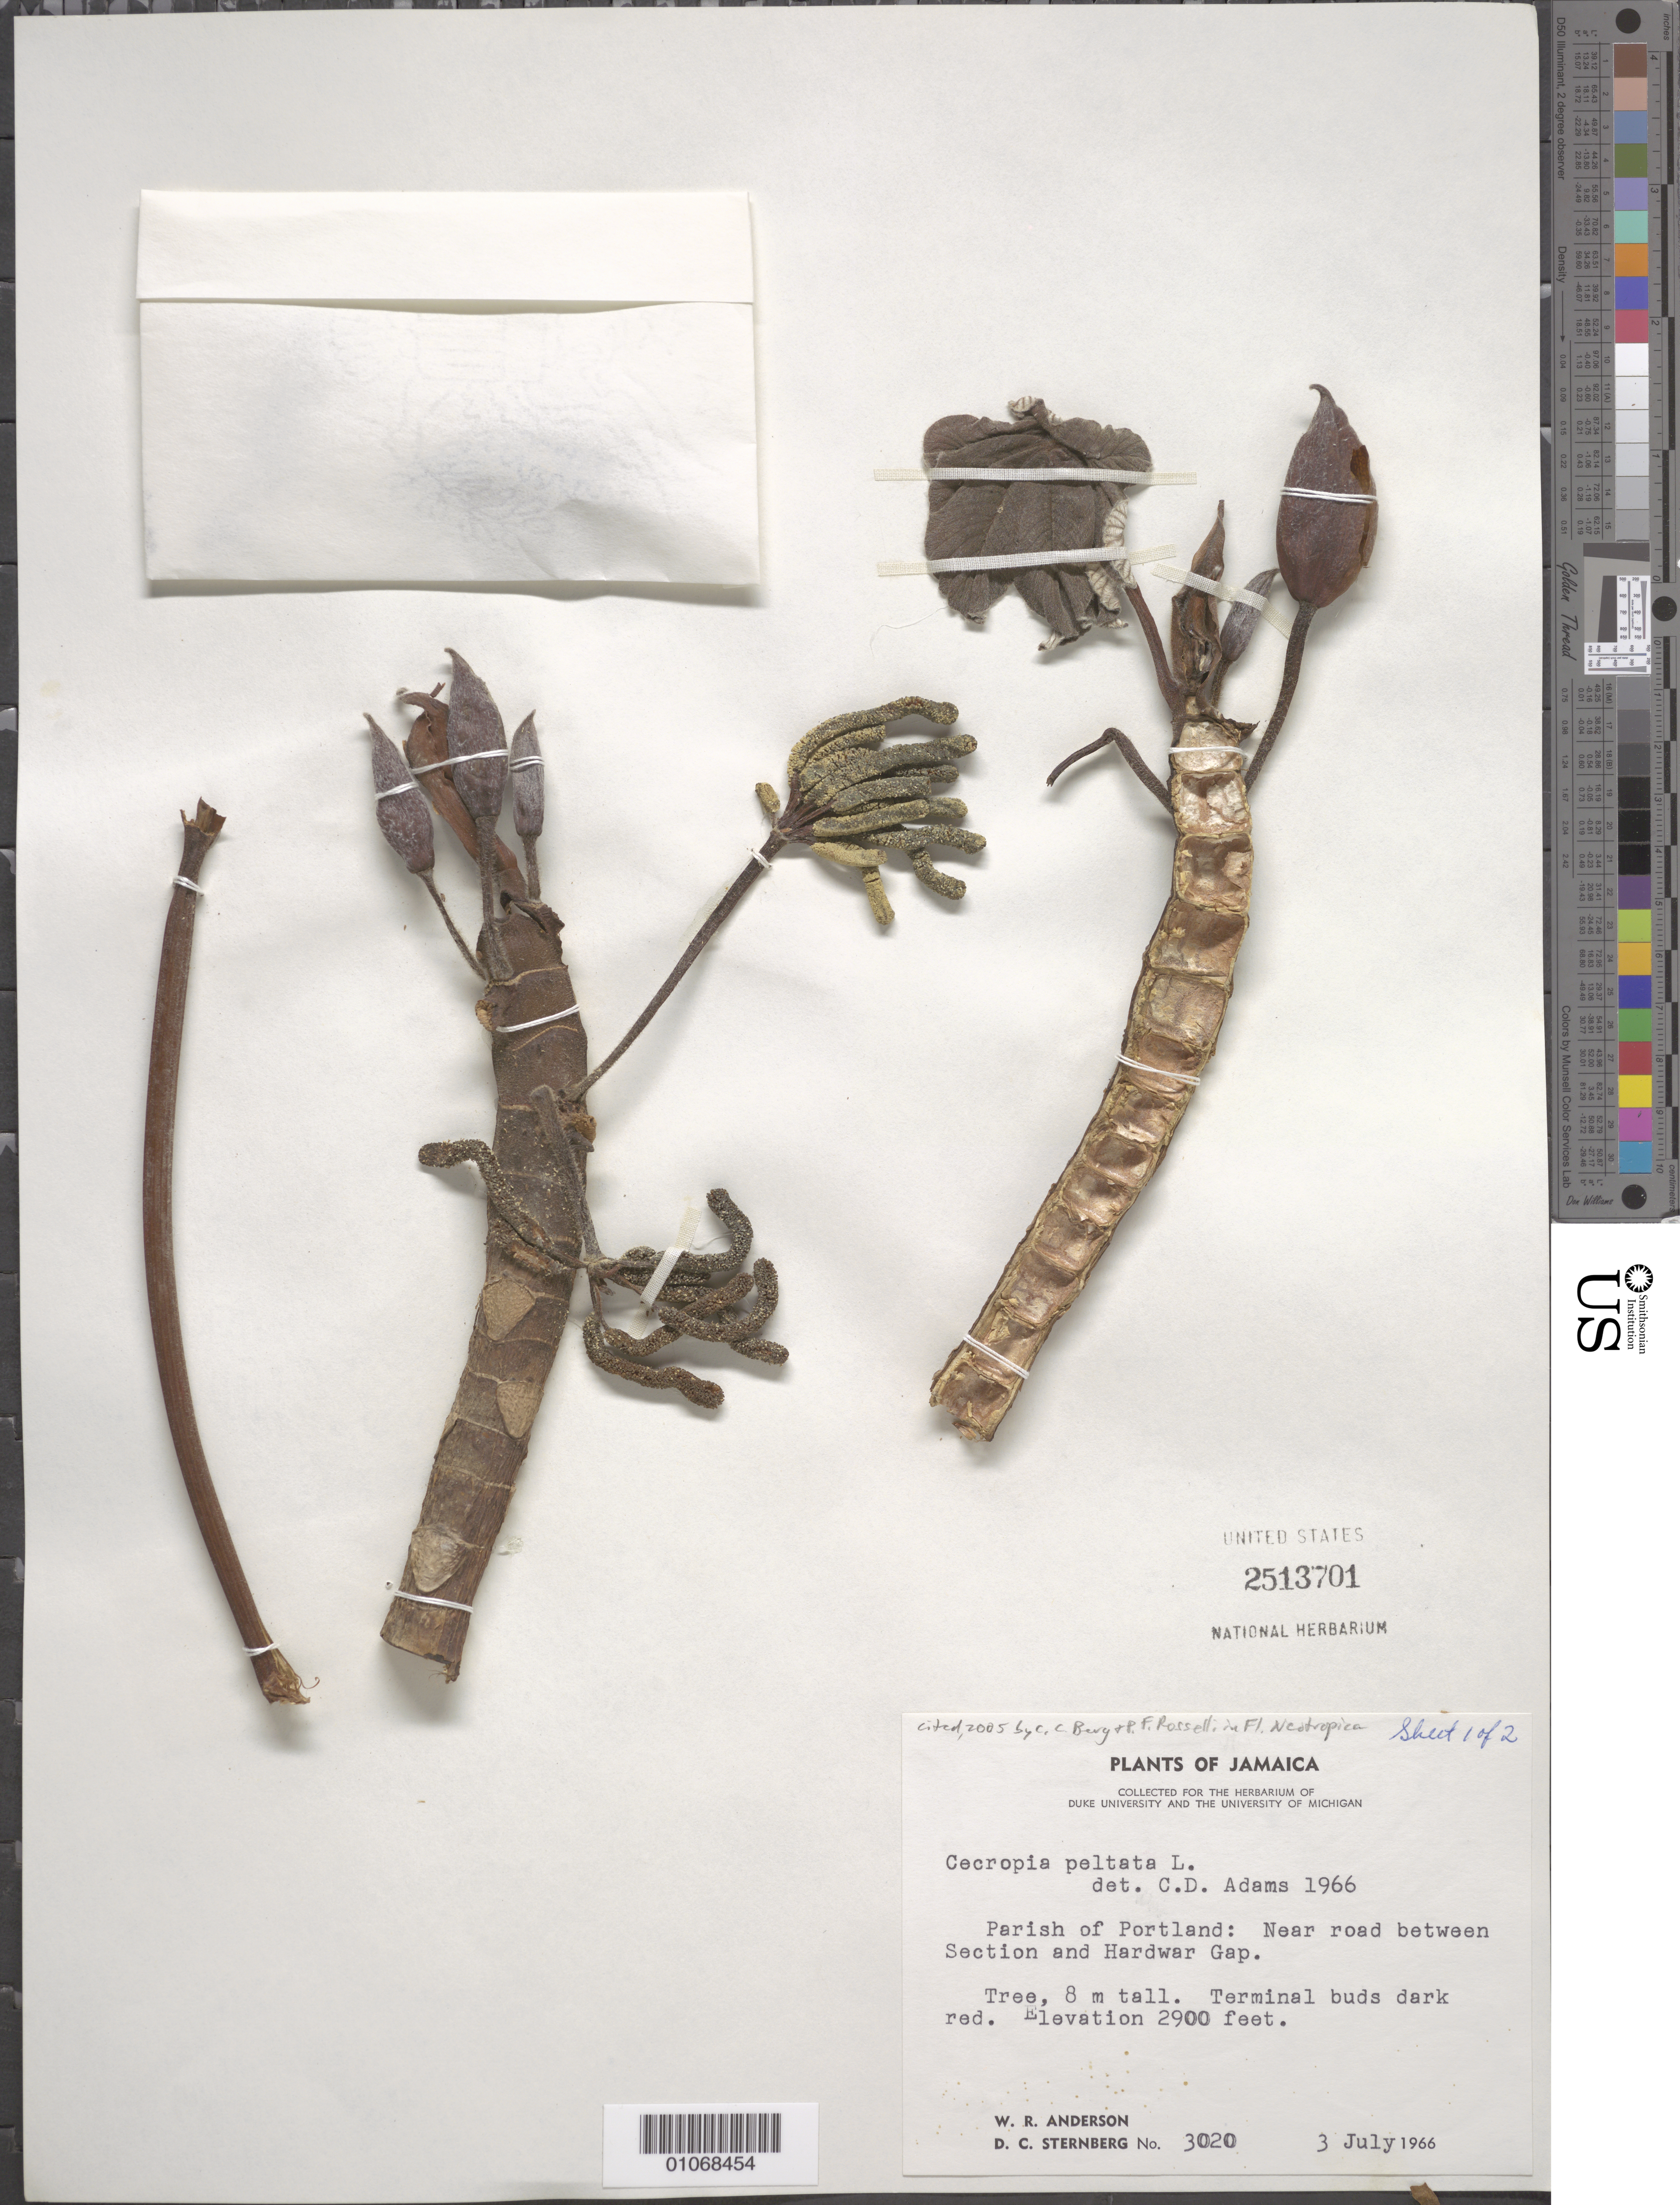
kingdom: Plantae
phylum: Tracheophyta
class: Magnoliopsida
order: Rosales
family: Urticaceae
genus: Cecropia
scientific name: Cecropia peltata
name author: L.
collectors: W. R. Anderson & D. Sternberg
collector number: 3020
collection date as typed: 03 Jul 1966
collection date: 1966-07-03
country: Jamaica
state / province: Portland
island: Jamaica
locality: Near road between section and Hardwar Gap.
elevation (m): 884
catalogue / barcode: US 2513701